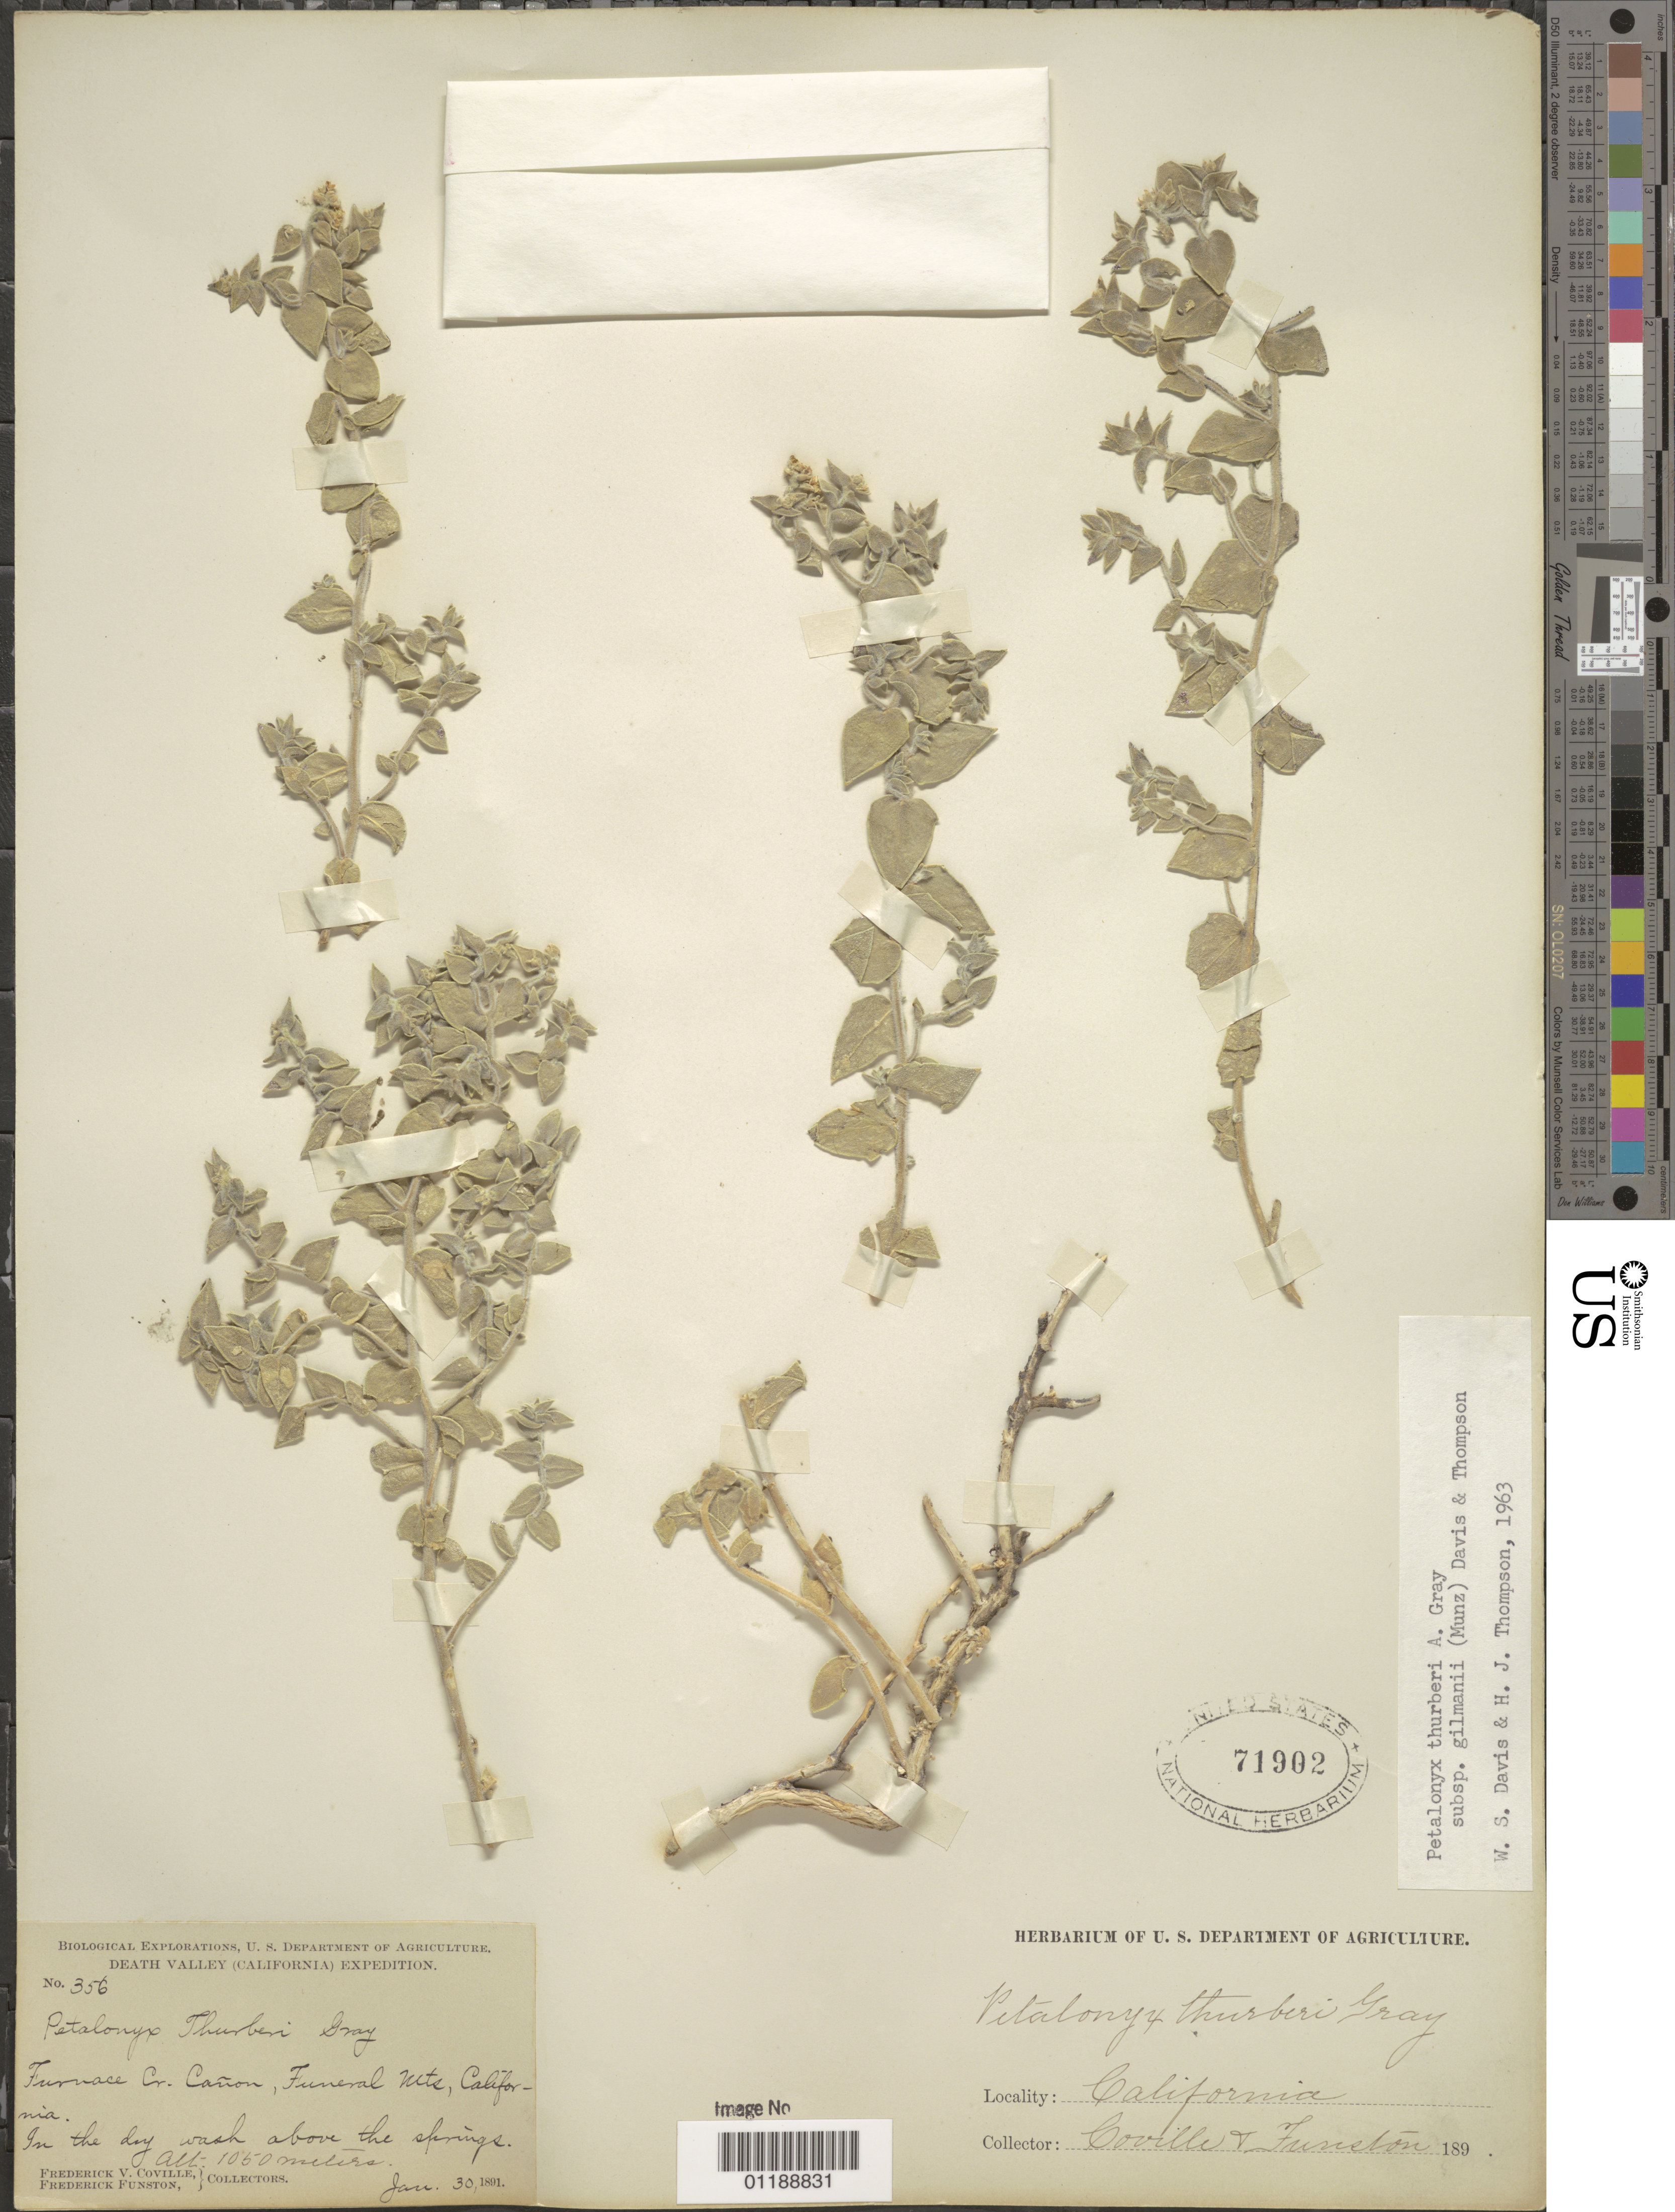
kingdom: Plantae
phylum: Tracheophyta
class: Magnoliopsida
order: Cornales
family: Loasaceae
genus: Petalonyx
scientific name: Petalonyx thurberi subsp. gilmanii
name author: (Munz) W.S. Davis & H.J. Thomps.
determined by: Davis, W. S.; Thompson, H. J.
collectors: F. V. Coville & F. Funston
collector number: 356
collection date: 1891-01-30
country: United States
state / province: California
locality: Furnace Cr. Canyon, Funeral Mts.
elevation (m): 1050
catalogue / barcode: US 71902